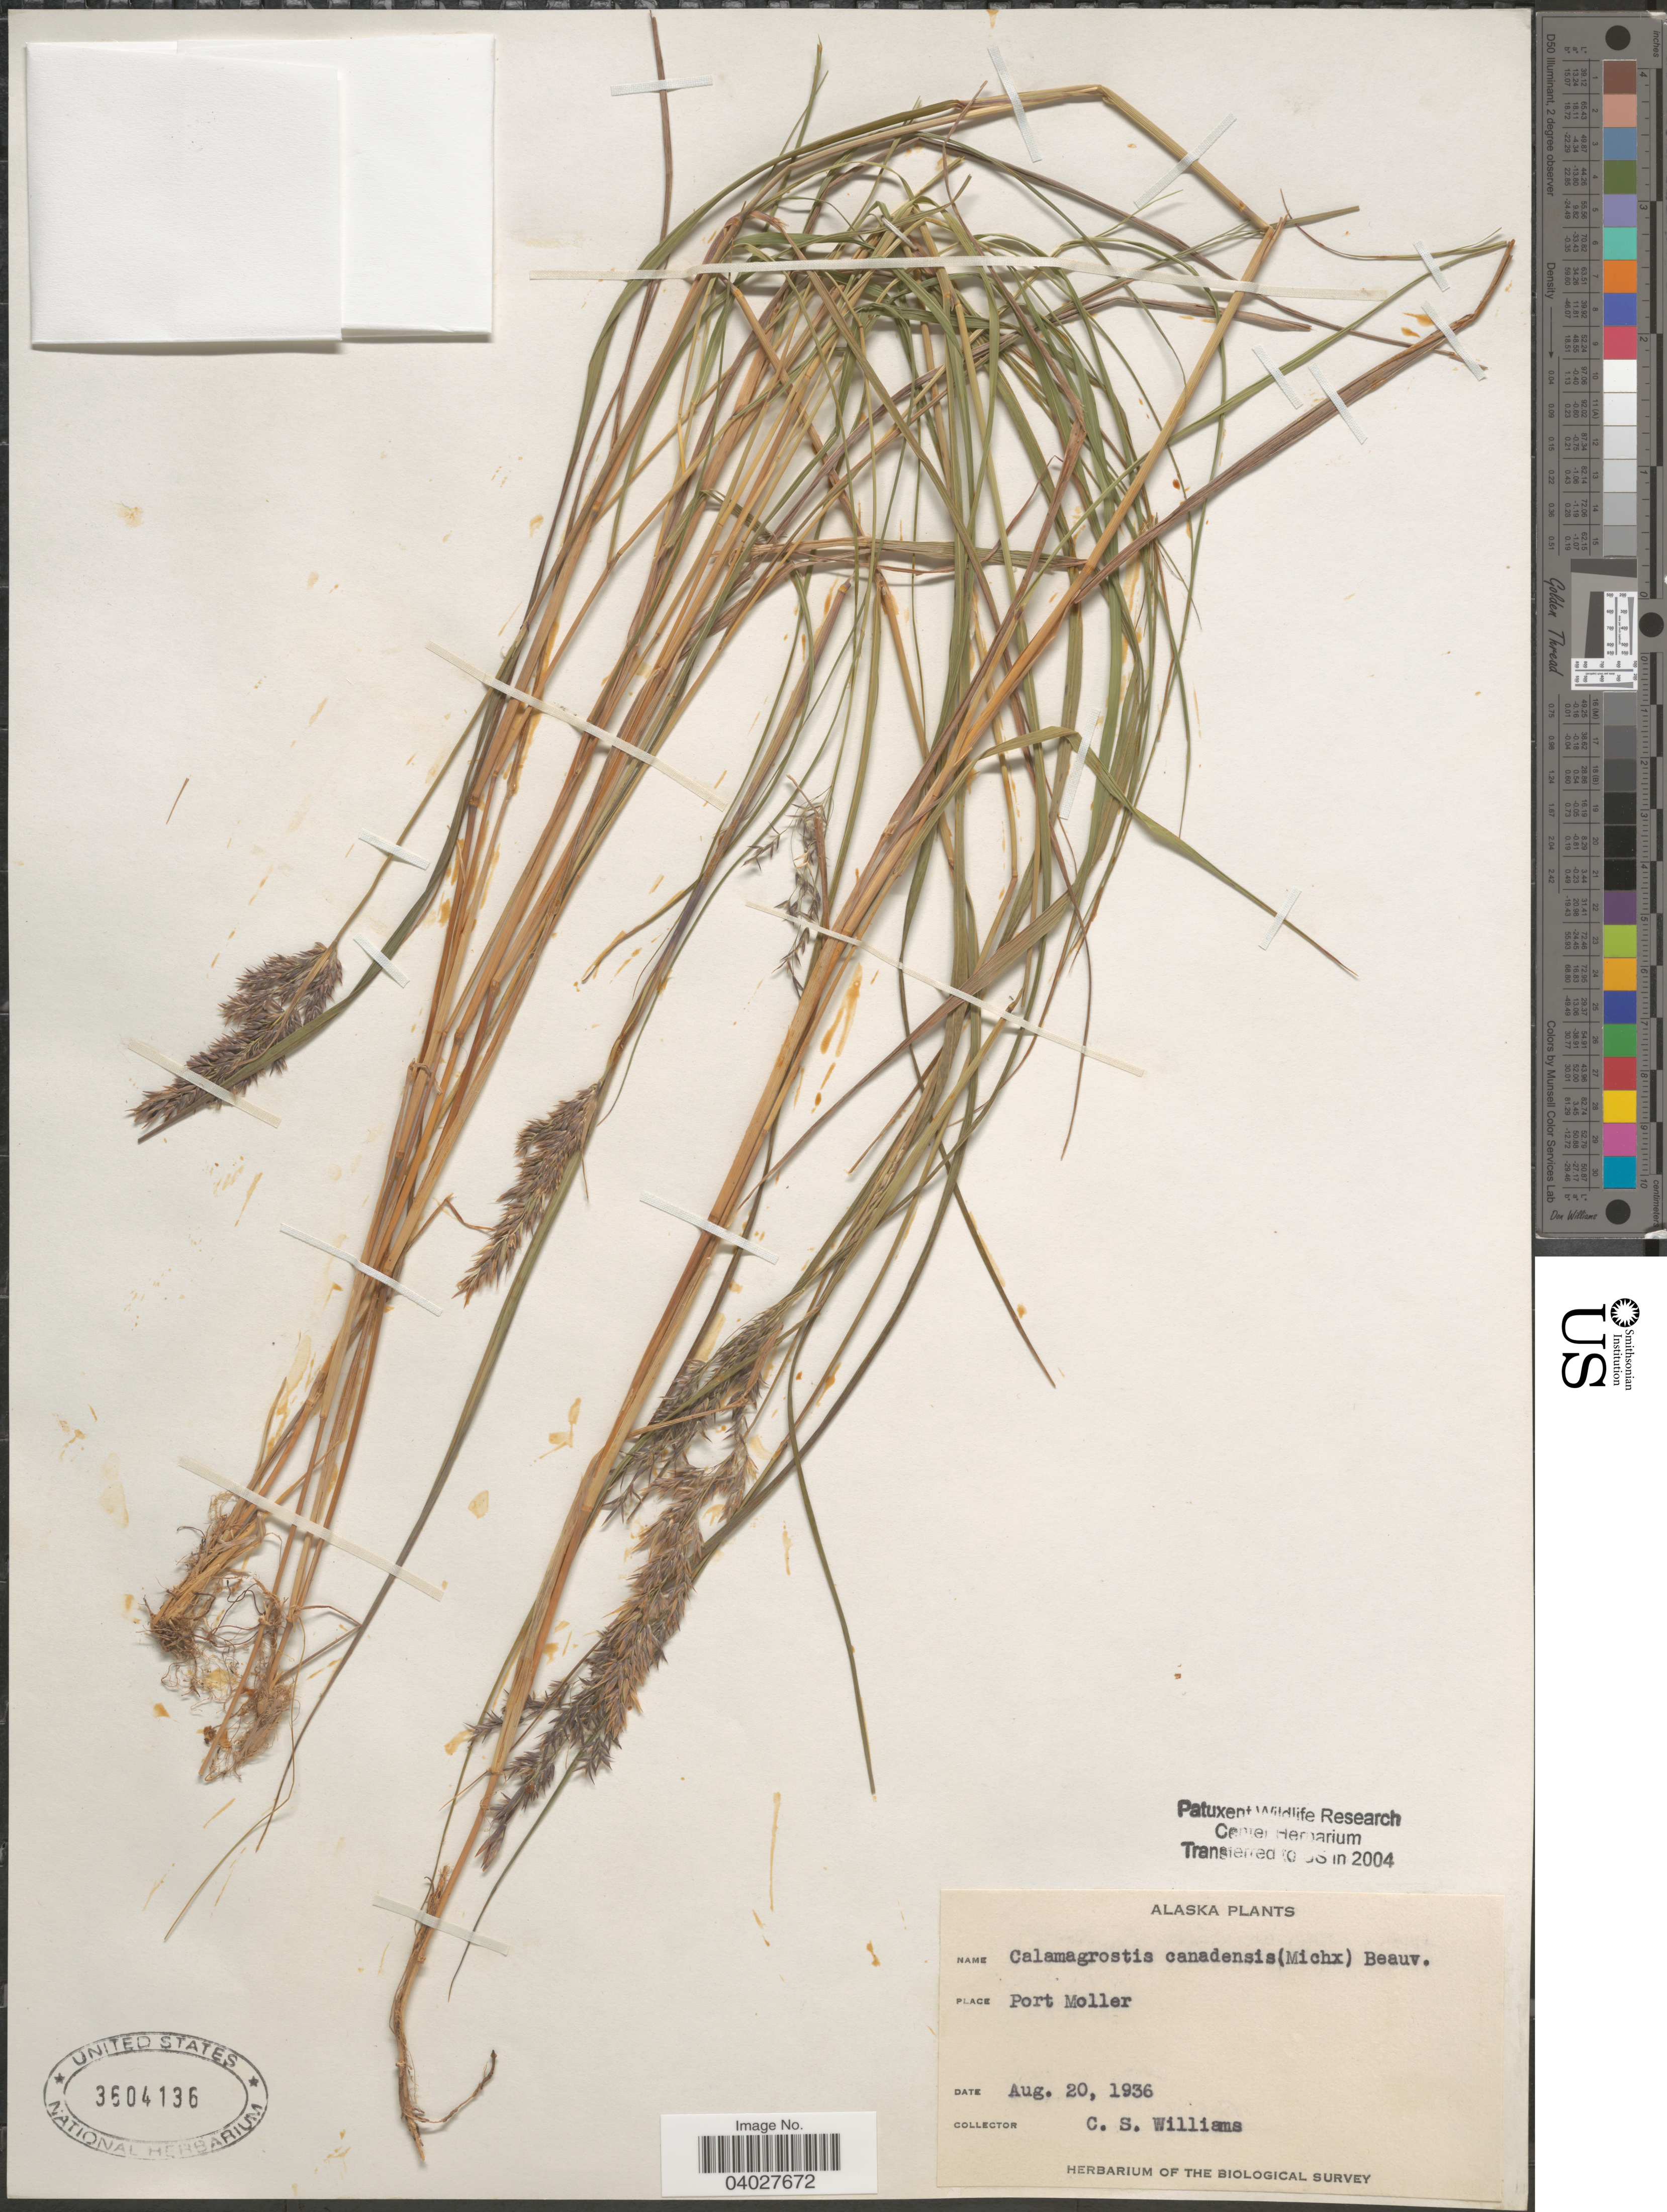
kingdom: Plantae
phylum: Tracheophyta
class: Liliopsida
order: Poales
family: Poaceae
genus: Calamagrostis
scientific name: Calamagrostis canadensis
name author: (Michx.) P. Beauv.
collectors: C. Williams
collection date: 1936-08-20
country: United States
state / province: Alaska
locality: Port Moller.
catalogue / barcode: US 3604136